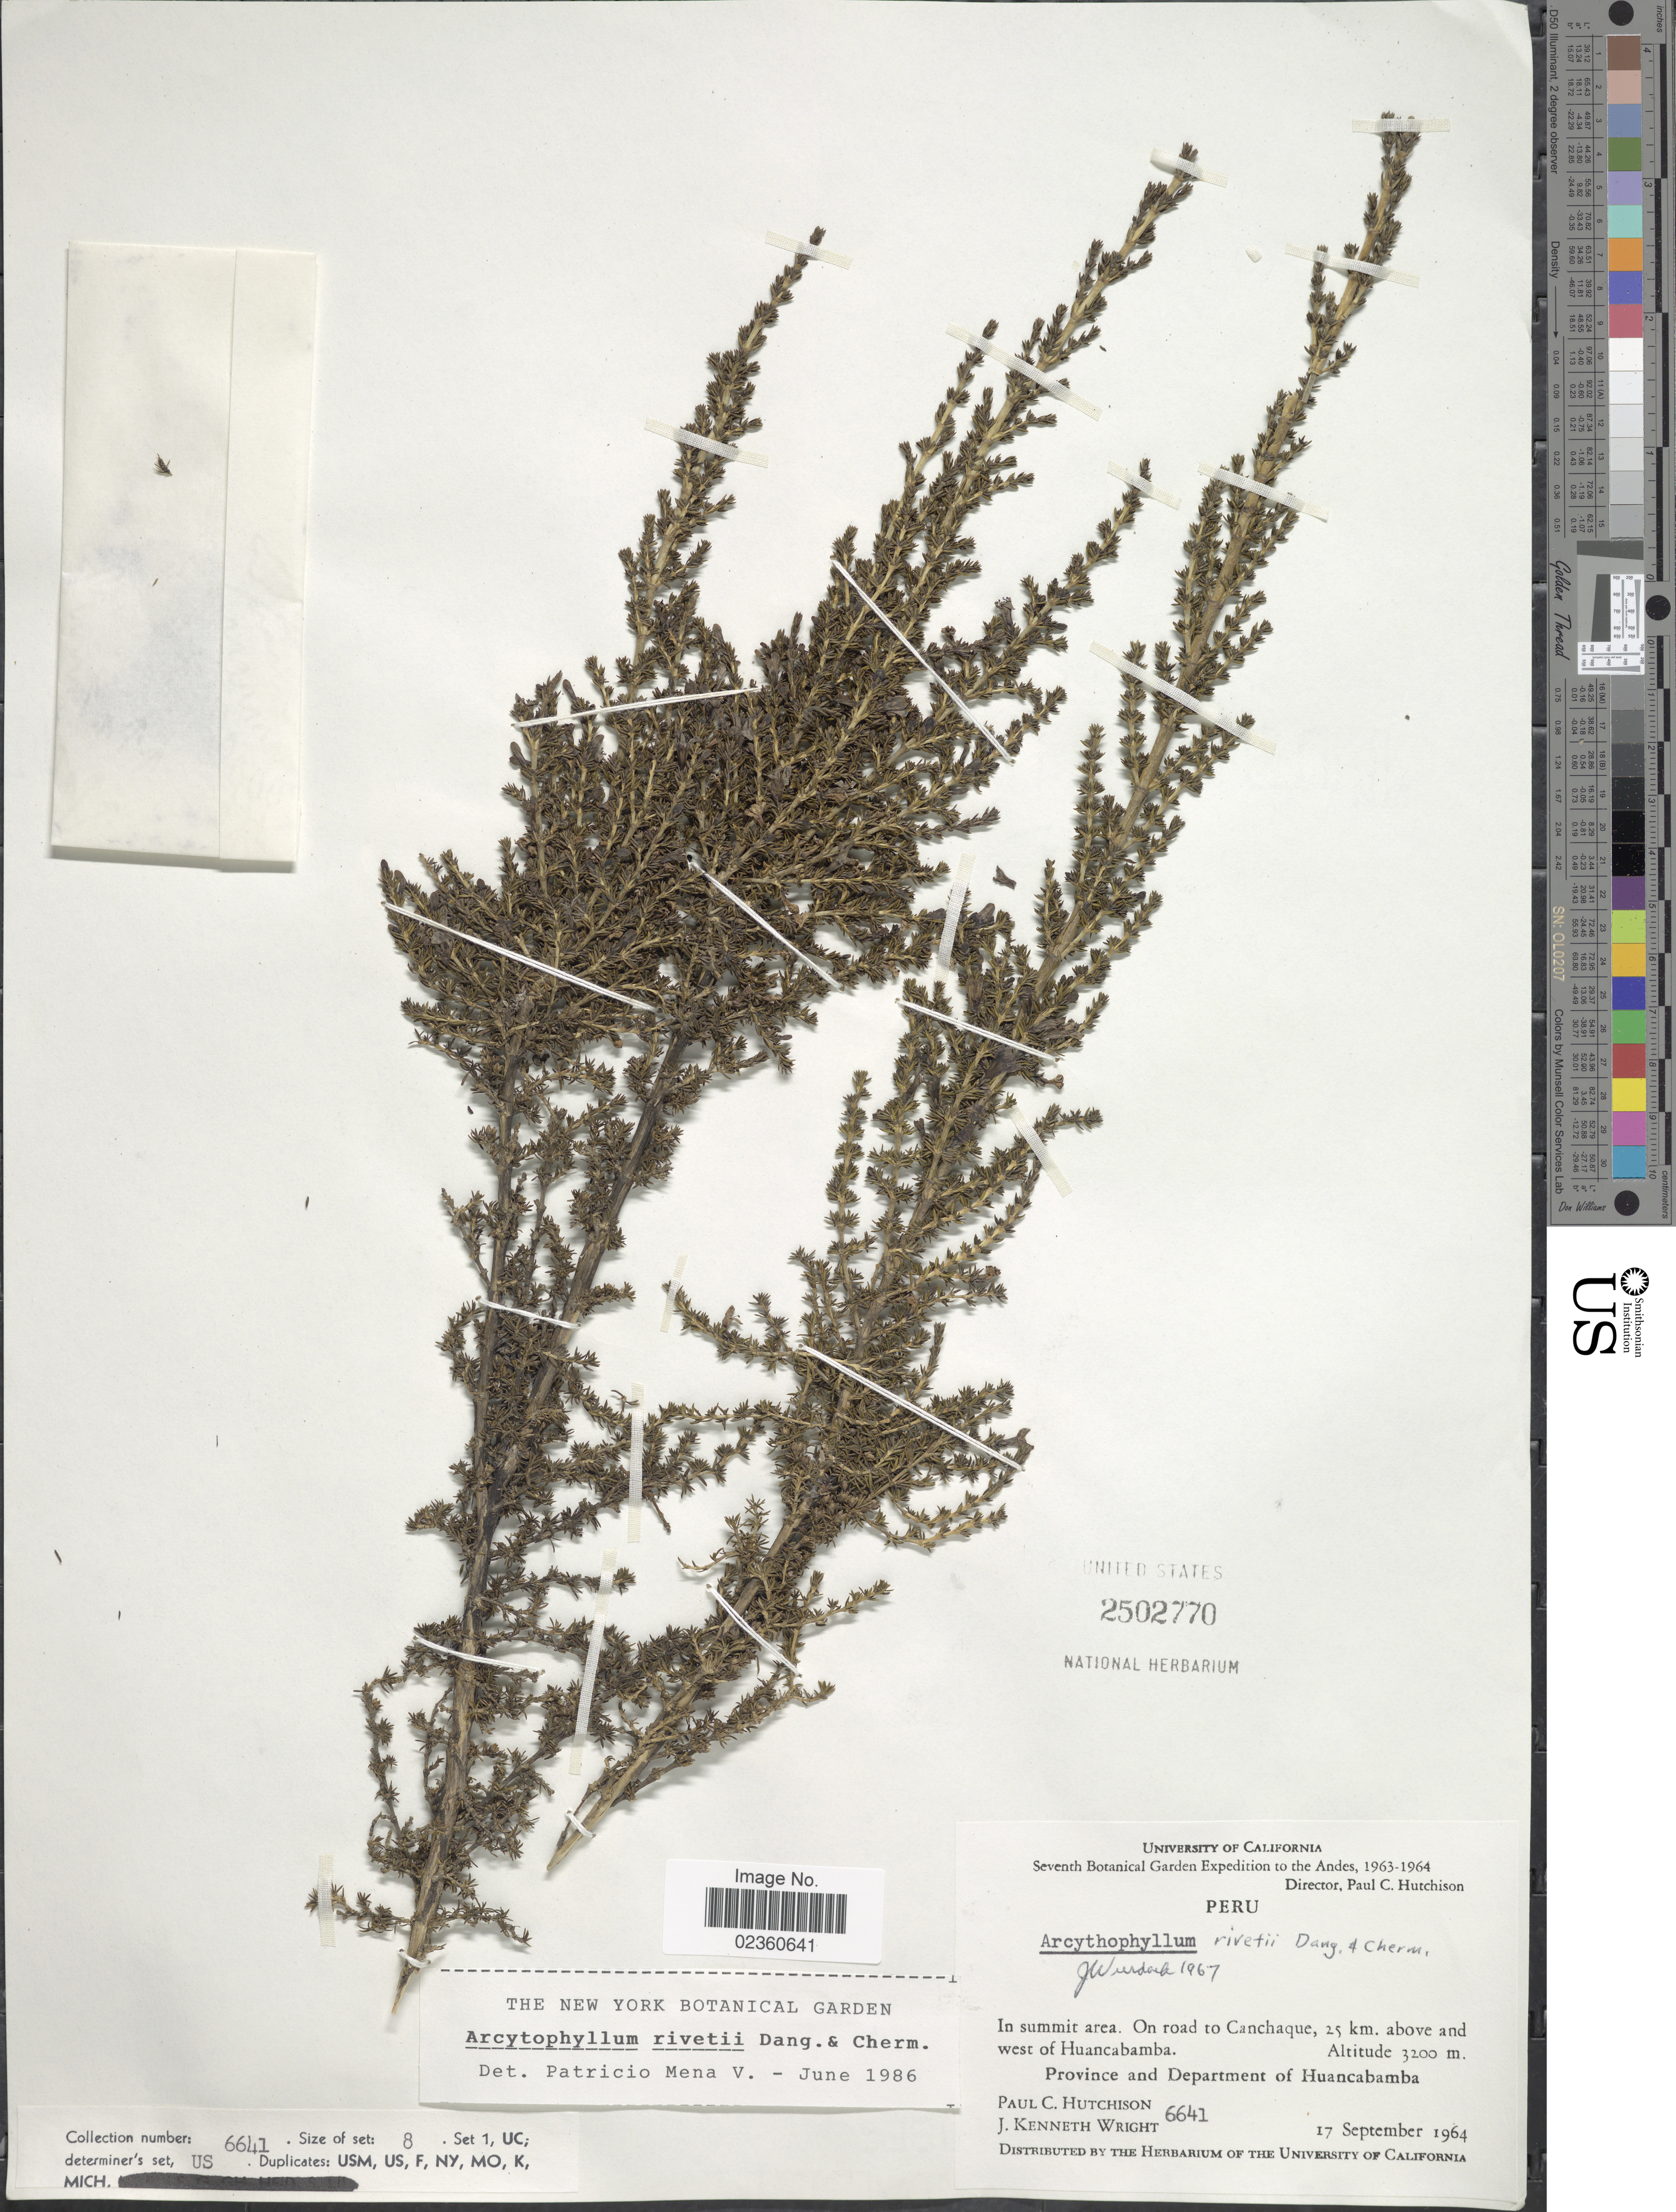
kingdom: Plantae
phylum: Tracheophyta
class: Magnoliopsida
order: Gentianales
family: Rubiaceae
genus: Arcytophyllum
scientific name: Arcytophyllum rivetii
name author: Danguy & Cherm.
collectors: P. C. Hutchison & J. K. Wright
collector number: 6641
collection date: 1964-09-17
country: Peru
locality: The Andes, In summit area. On road to Canchaque, 25 km above and west of Huancabamba, Provincia and Department of Huancabamba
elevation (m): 3200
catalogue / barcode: US 2502770